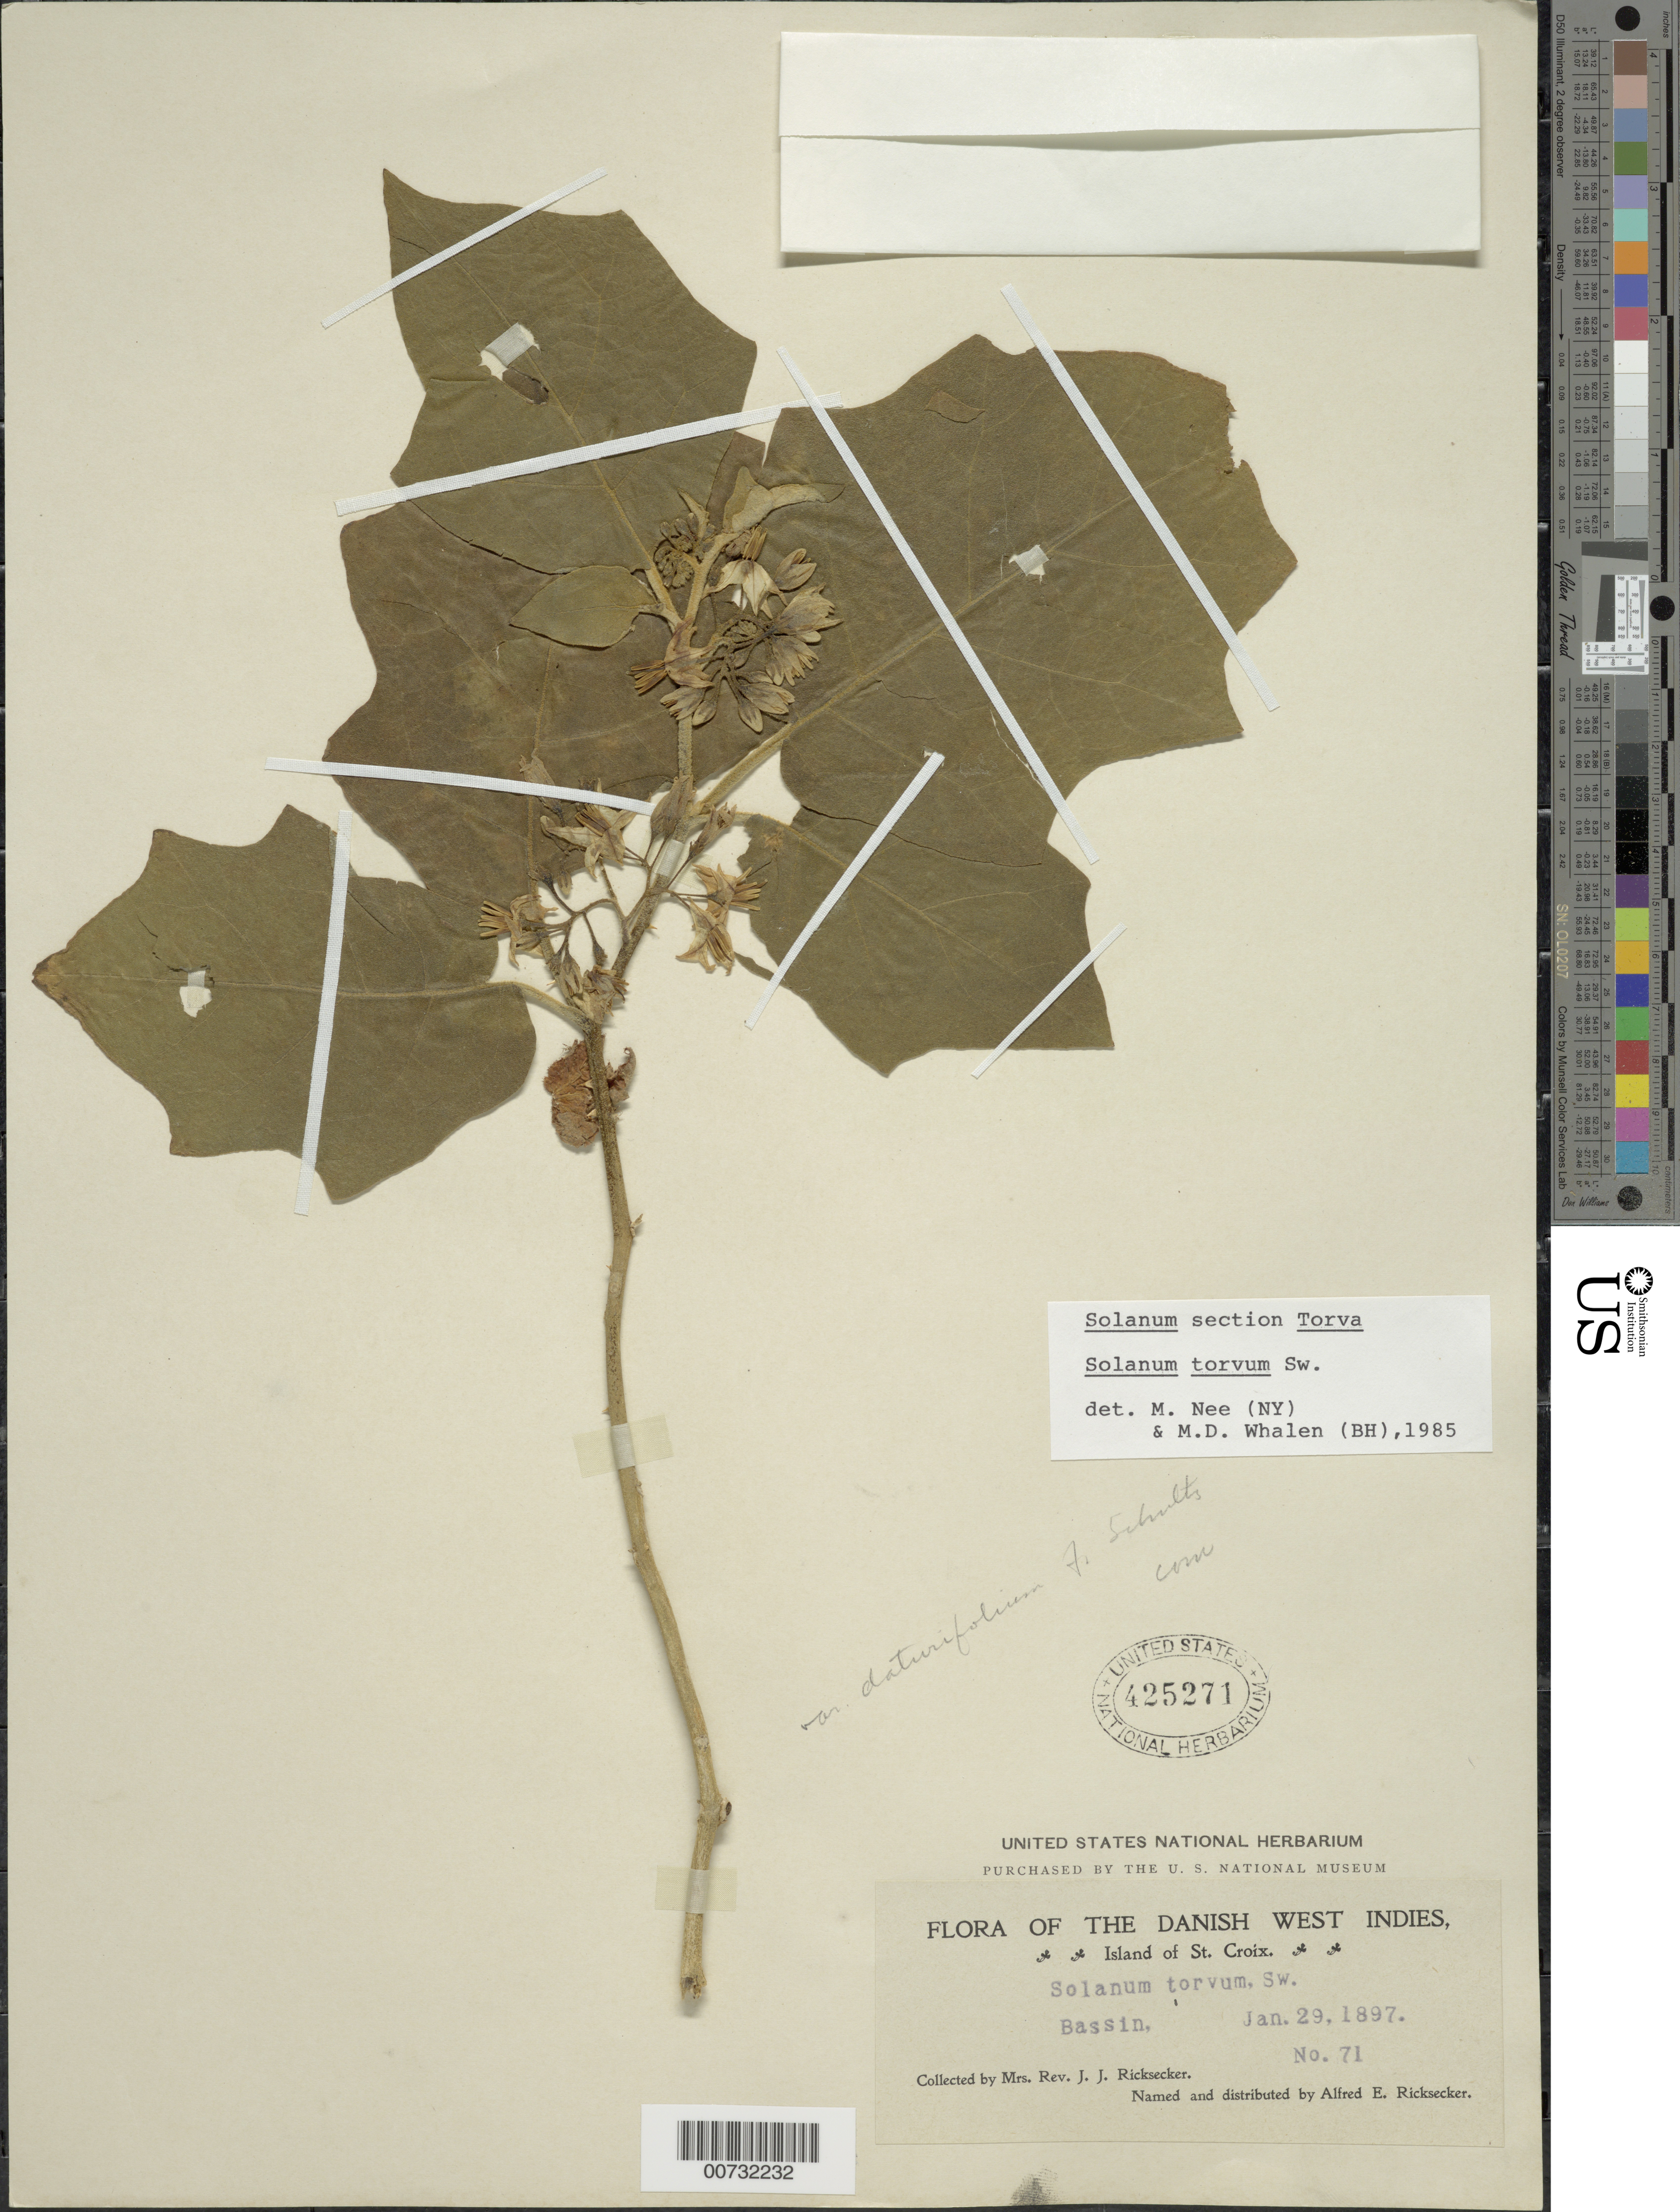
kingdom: Plantae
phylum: Tracheophyta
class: Magnoliopsida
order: Solanales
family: Solanaceae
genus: Solanum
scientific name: Solanum torvum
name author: Sw.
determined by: Nee, Michael H.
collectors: L. A. Ricksecker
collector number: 71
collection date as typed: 29 Jan 1897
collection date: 1897-01-29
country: U.S. Virgin Islands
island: St. Croix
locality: Bassin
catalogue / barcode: US 425271